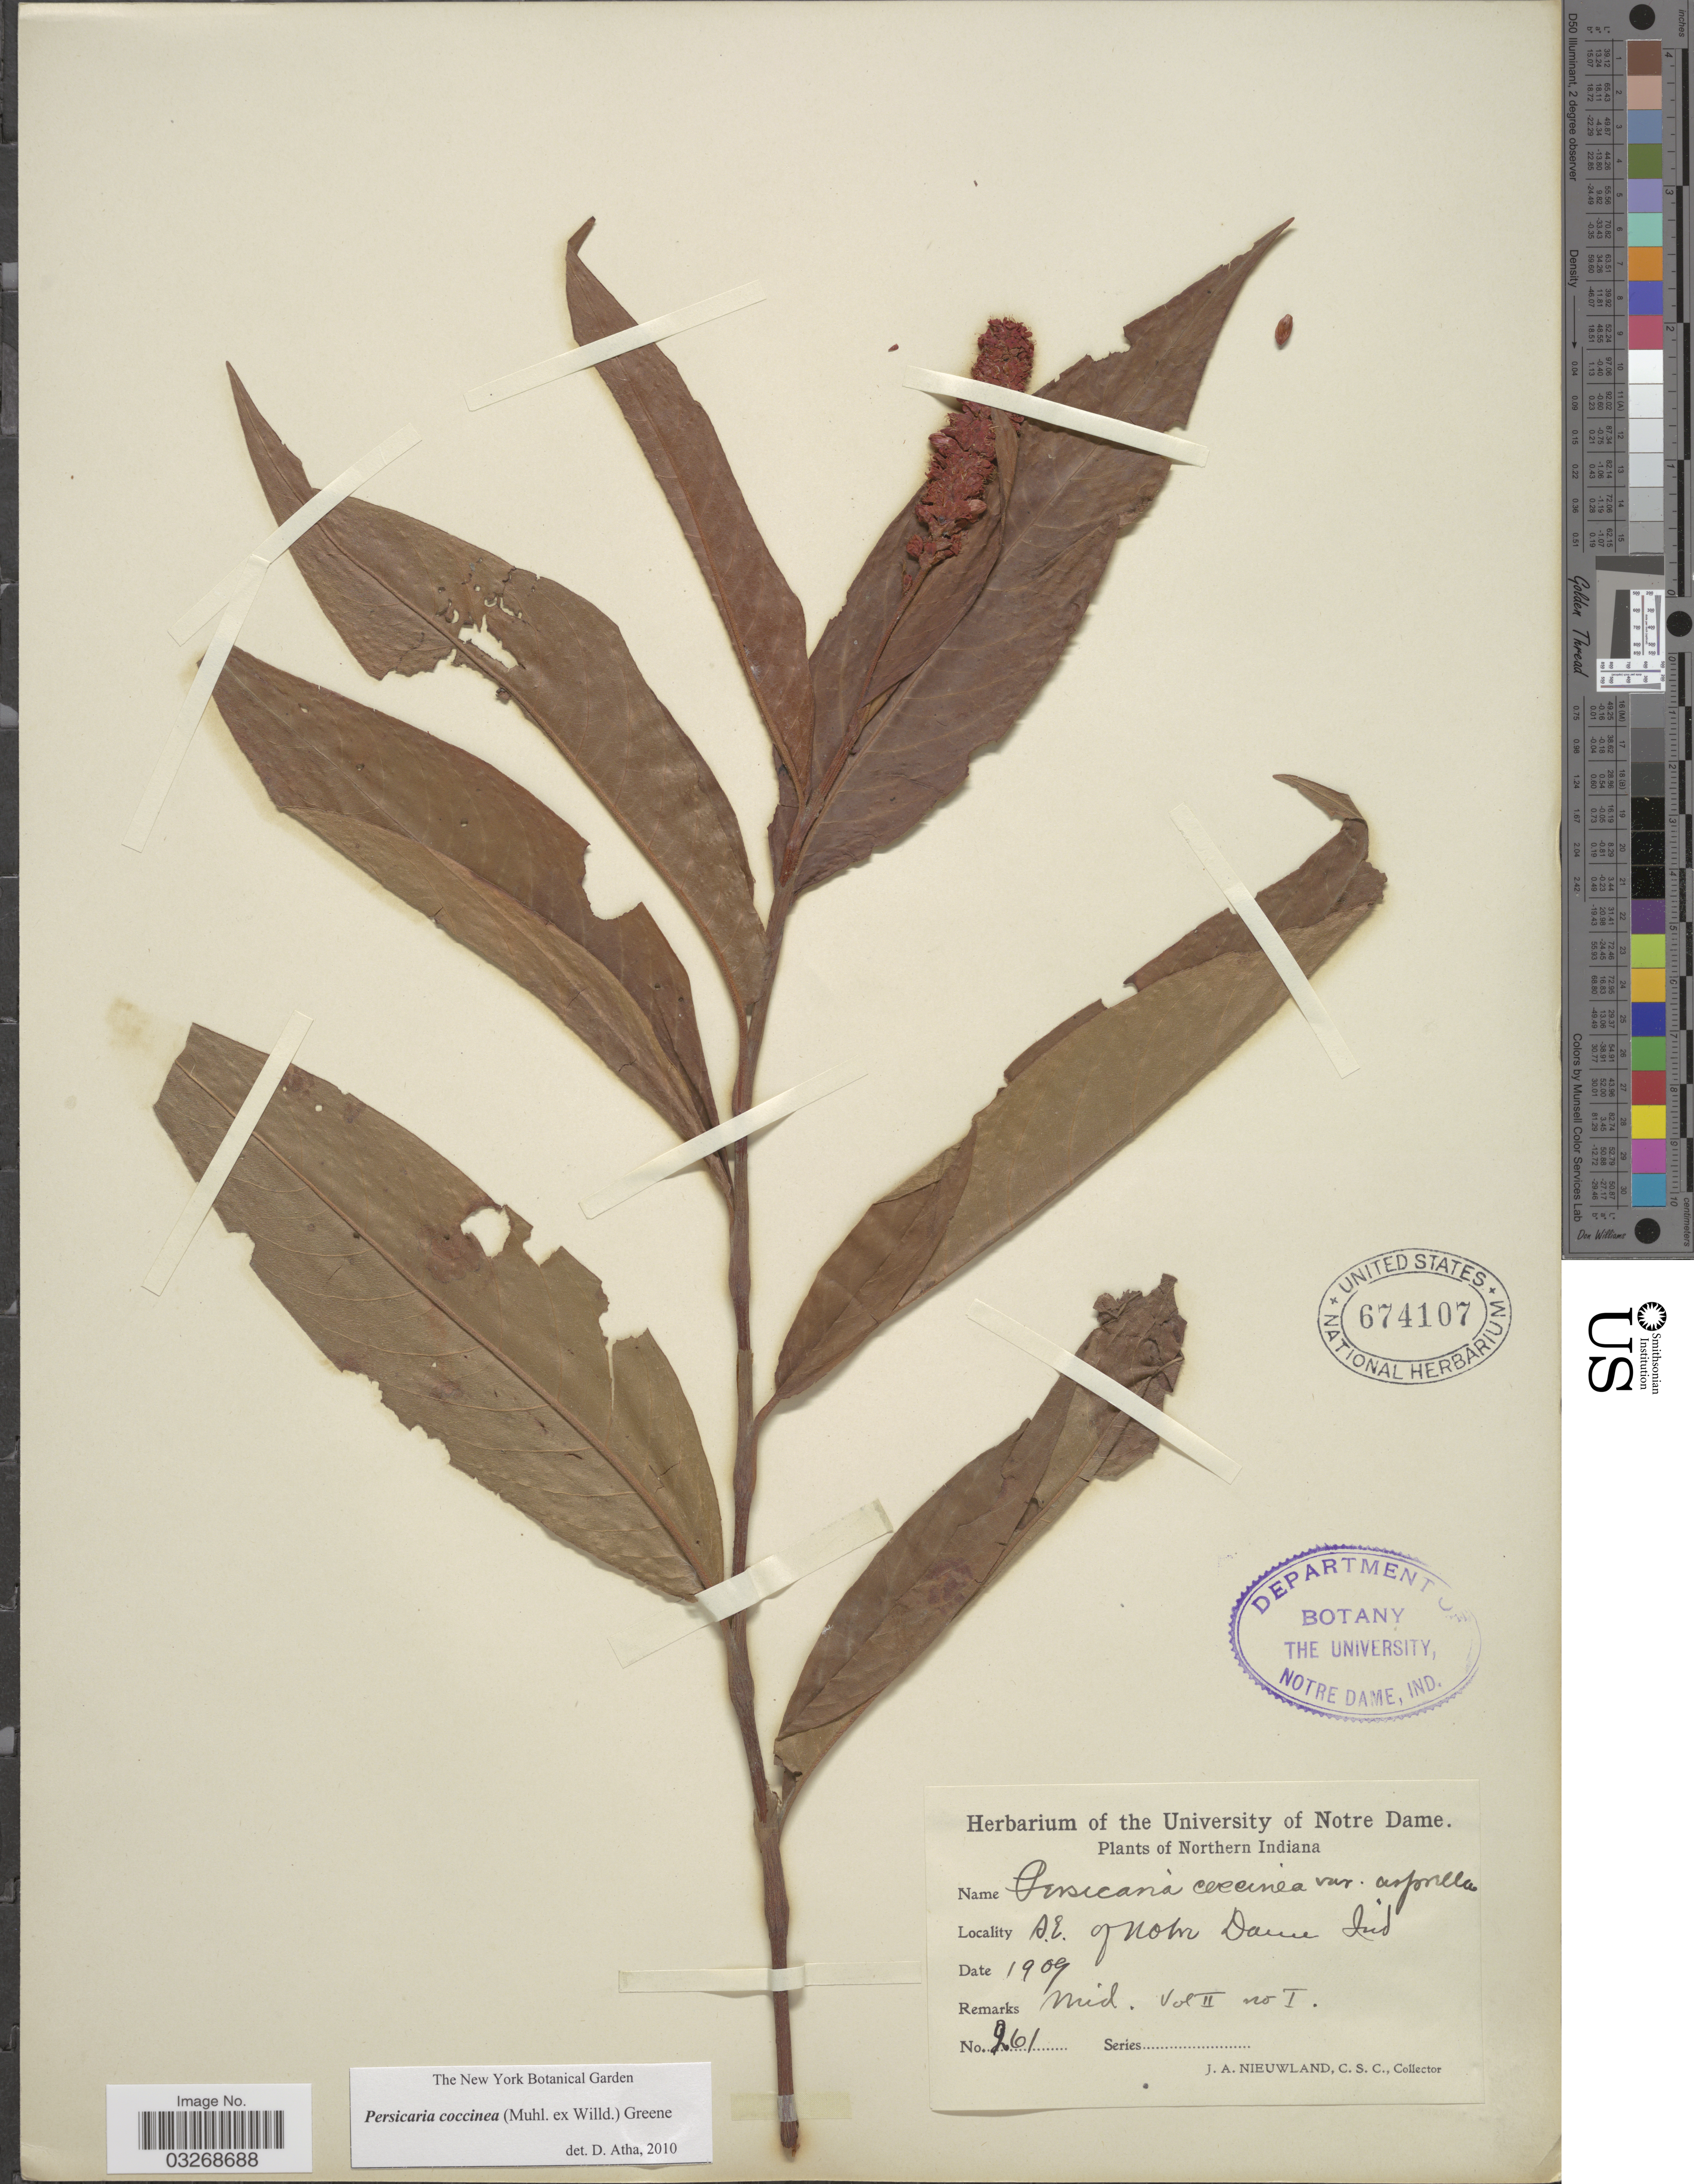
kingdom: Plantae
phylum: Tracheophyta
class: Magnoliopsida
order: Caryophyllales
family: Polygonaceae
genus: Persicaria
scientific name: Persicaria coccinea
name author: (Muhl. ex Willd.) Greene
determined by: Atha, D. E.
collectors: J. A. Nieuwland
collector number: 261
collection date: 1909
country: United States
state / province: Indiana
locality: Northern Indiana. S.E. of Notre Dame.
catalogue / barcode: US 674107